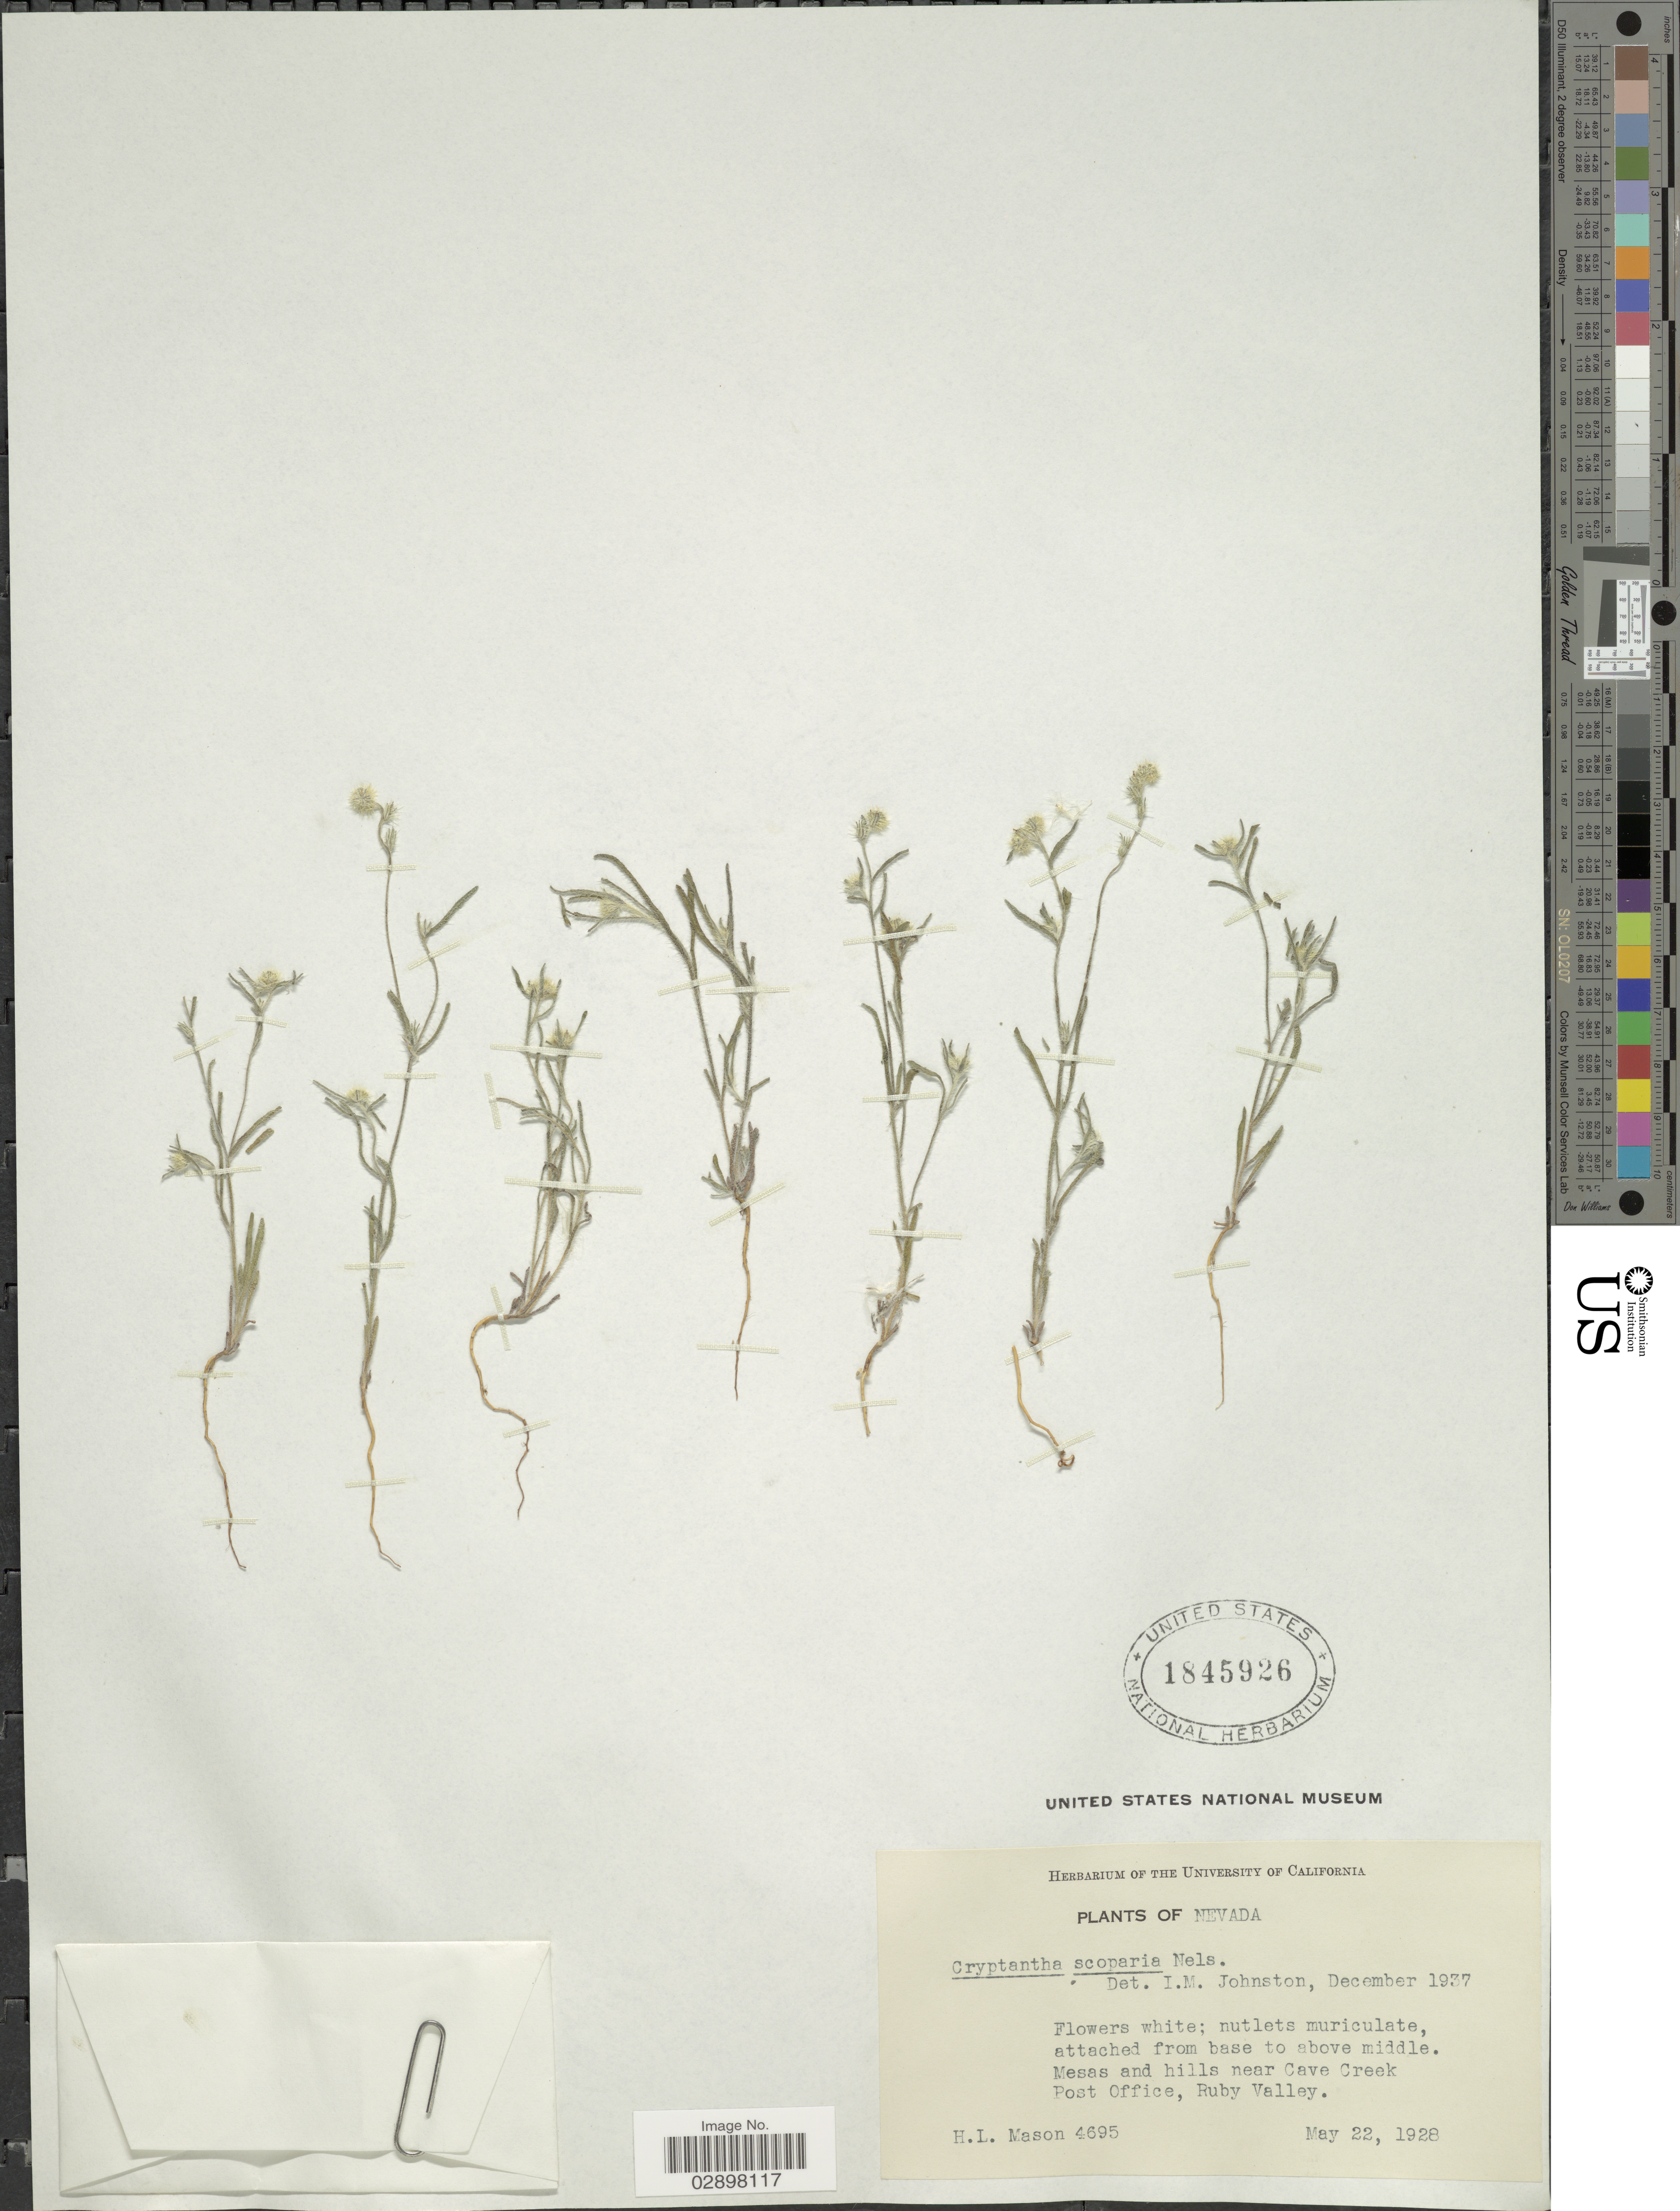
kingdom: Plantae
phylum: Tracheophyta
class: Magnoliopsida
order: Boraginales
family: Boraginaceae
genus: Cryptantha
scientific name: Cryptantha scoparia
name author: A. Nelson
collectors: H. L. Mason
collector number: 4695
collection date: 1928-05-22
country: United States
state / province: Nevada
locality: Mesas and hills near Cave Creek, Post Office, Ruby Valley.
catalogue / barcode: US 1845926